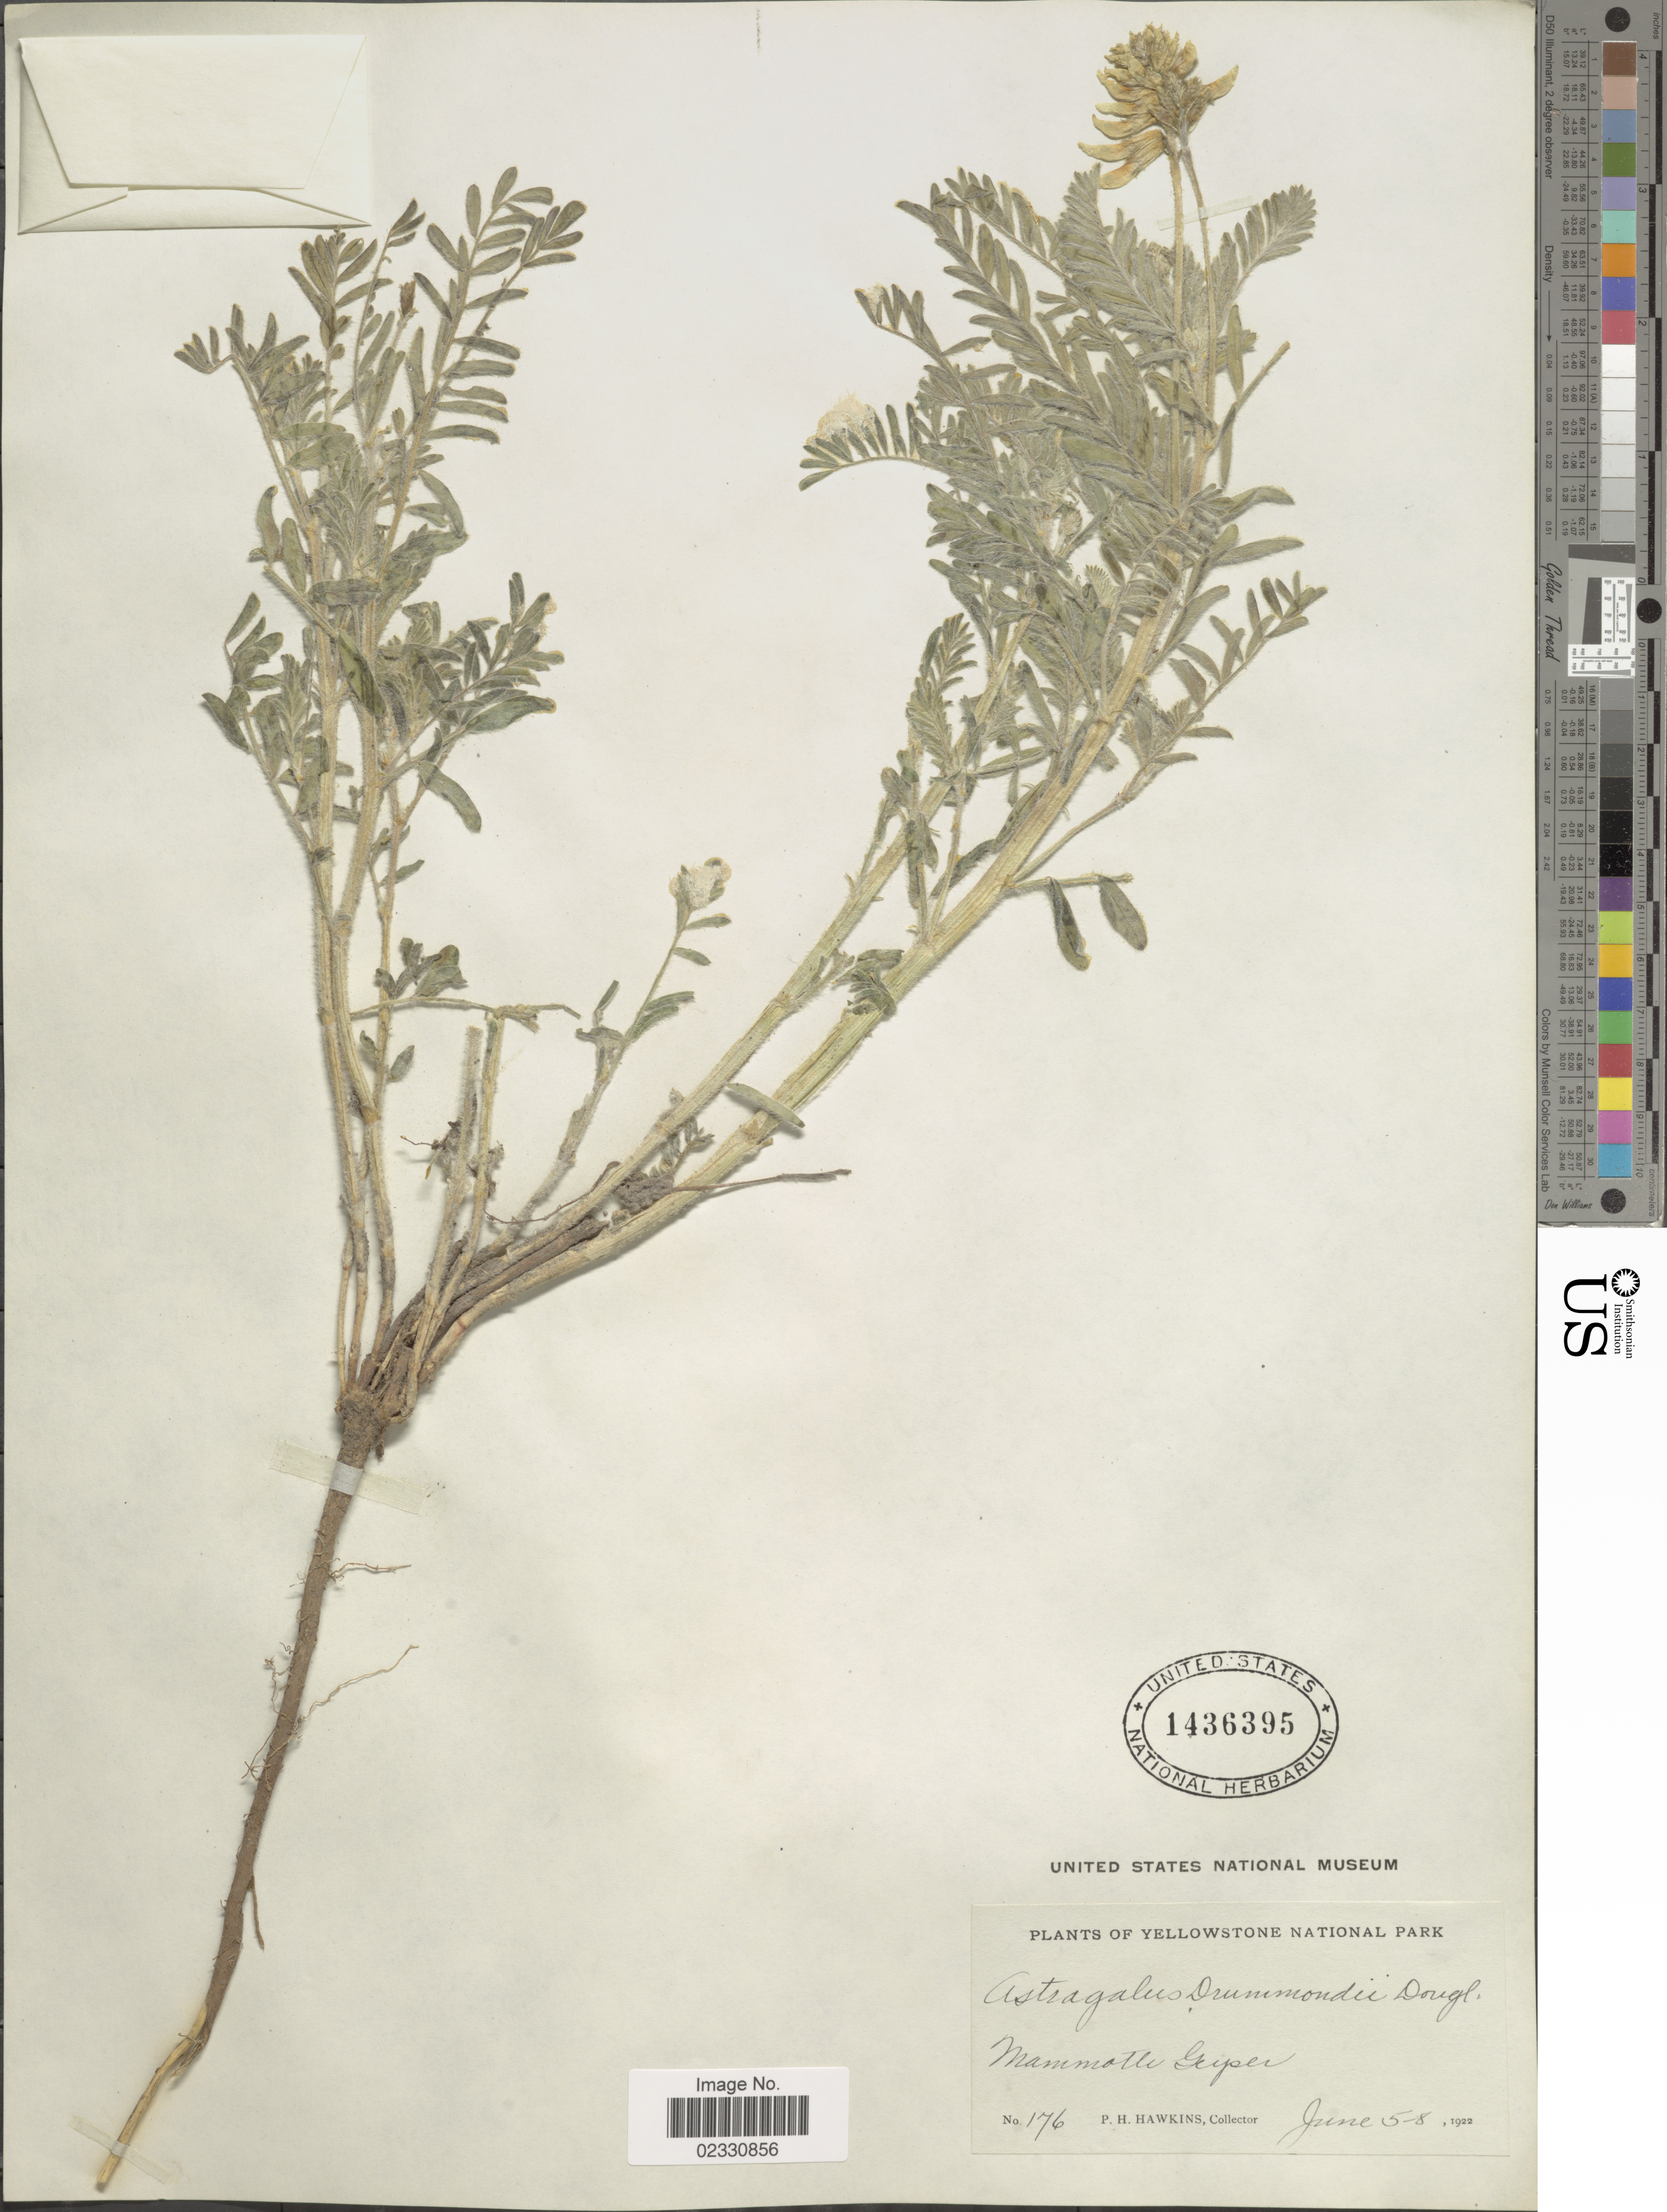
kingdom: Plantae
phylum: Tracheophyta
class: Magnoliopsida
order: Fabales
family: Fabaceae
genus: Astragalus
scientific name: Astragalus drummondii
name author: Hook.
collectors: P. Hawkins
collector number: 176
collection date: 1922-06-05/1922-06-08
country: United States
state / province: Wyoming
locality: Yellowstone National Park, Mammoth Geyser.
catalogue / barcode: US 1436395